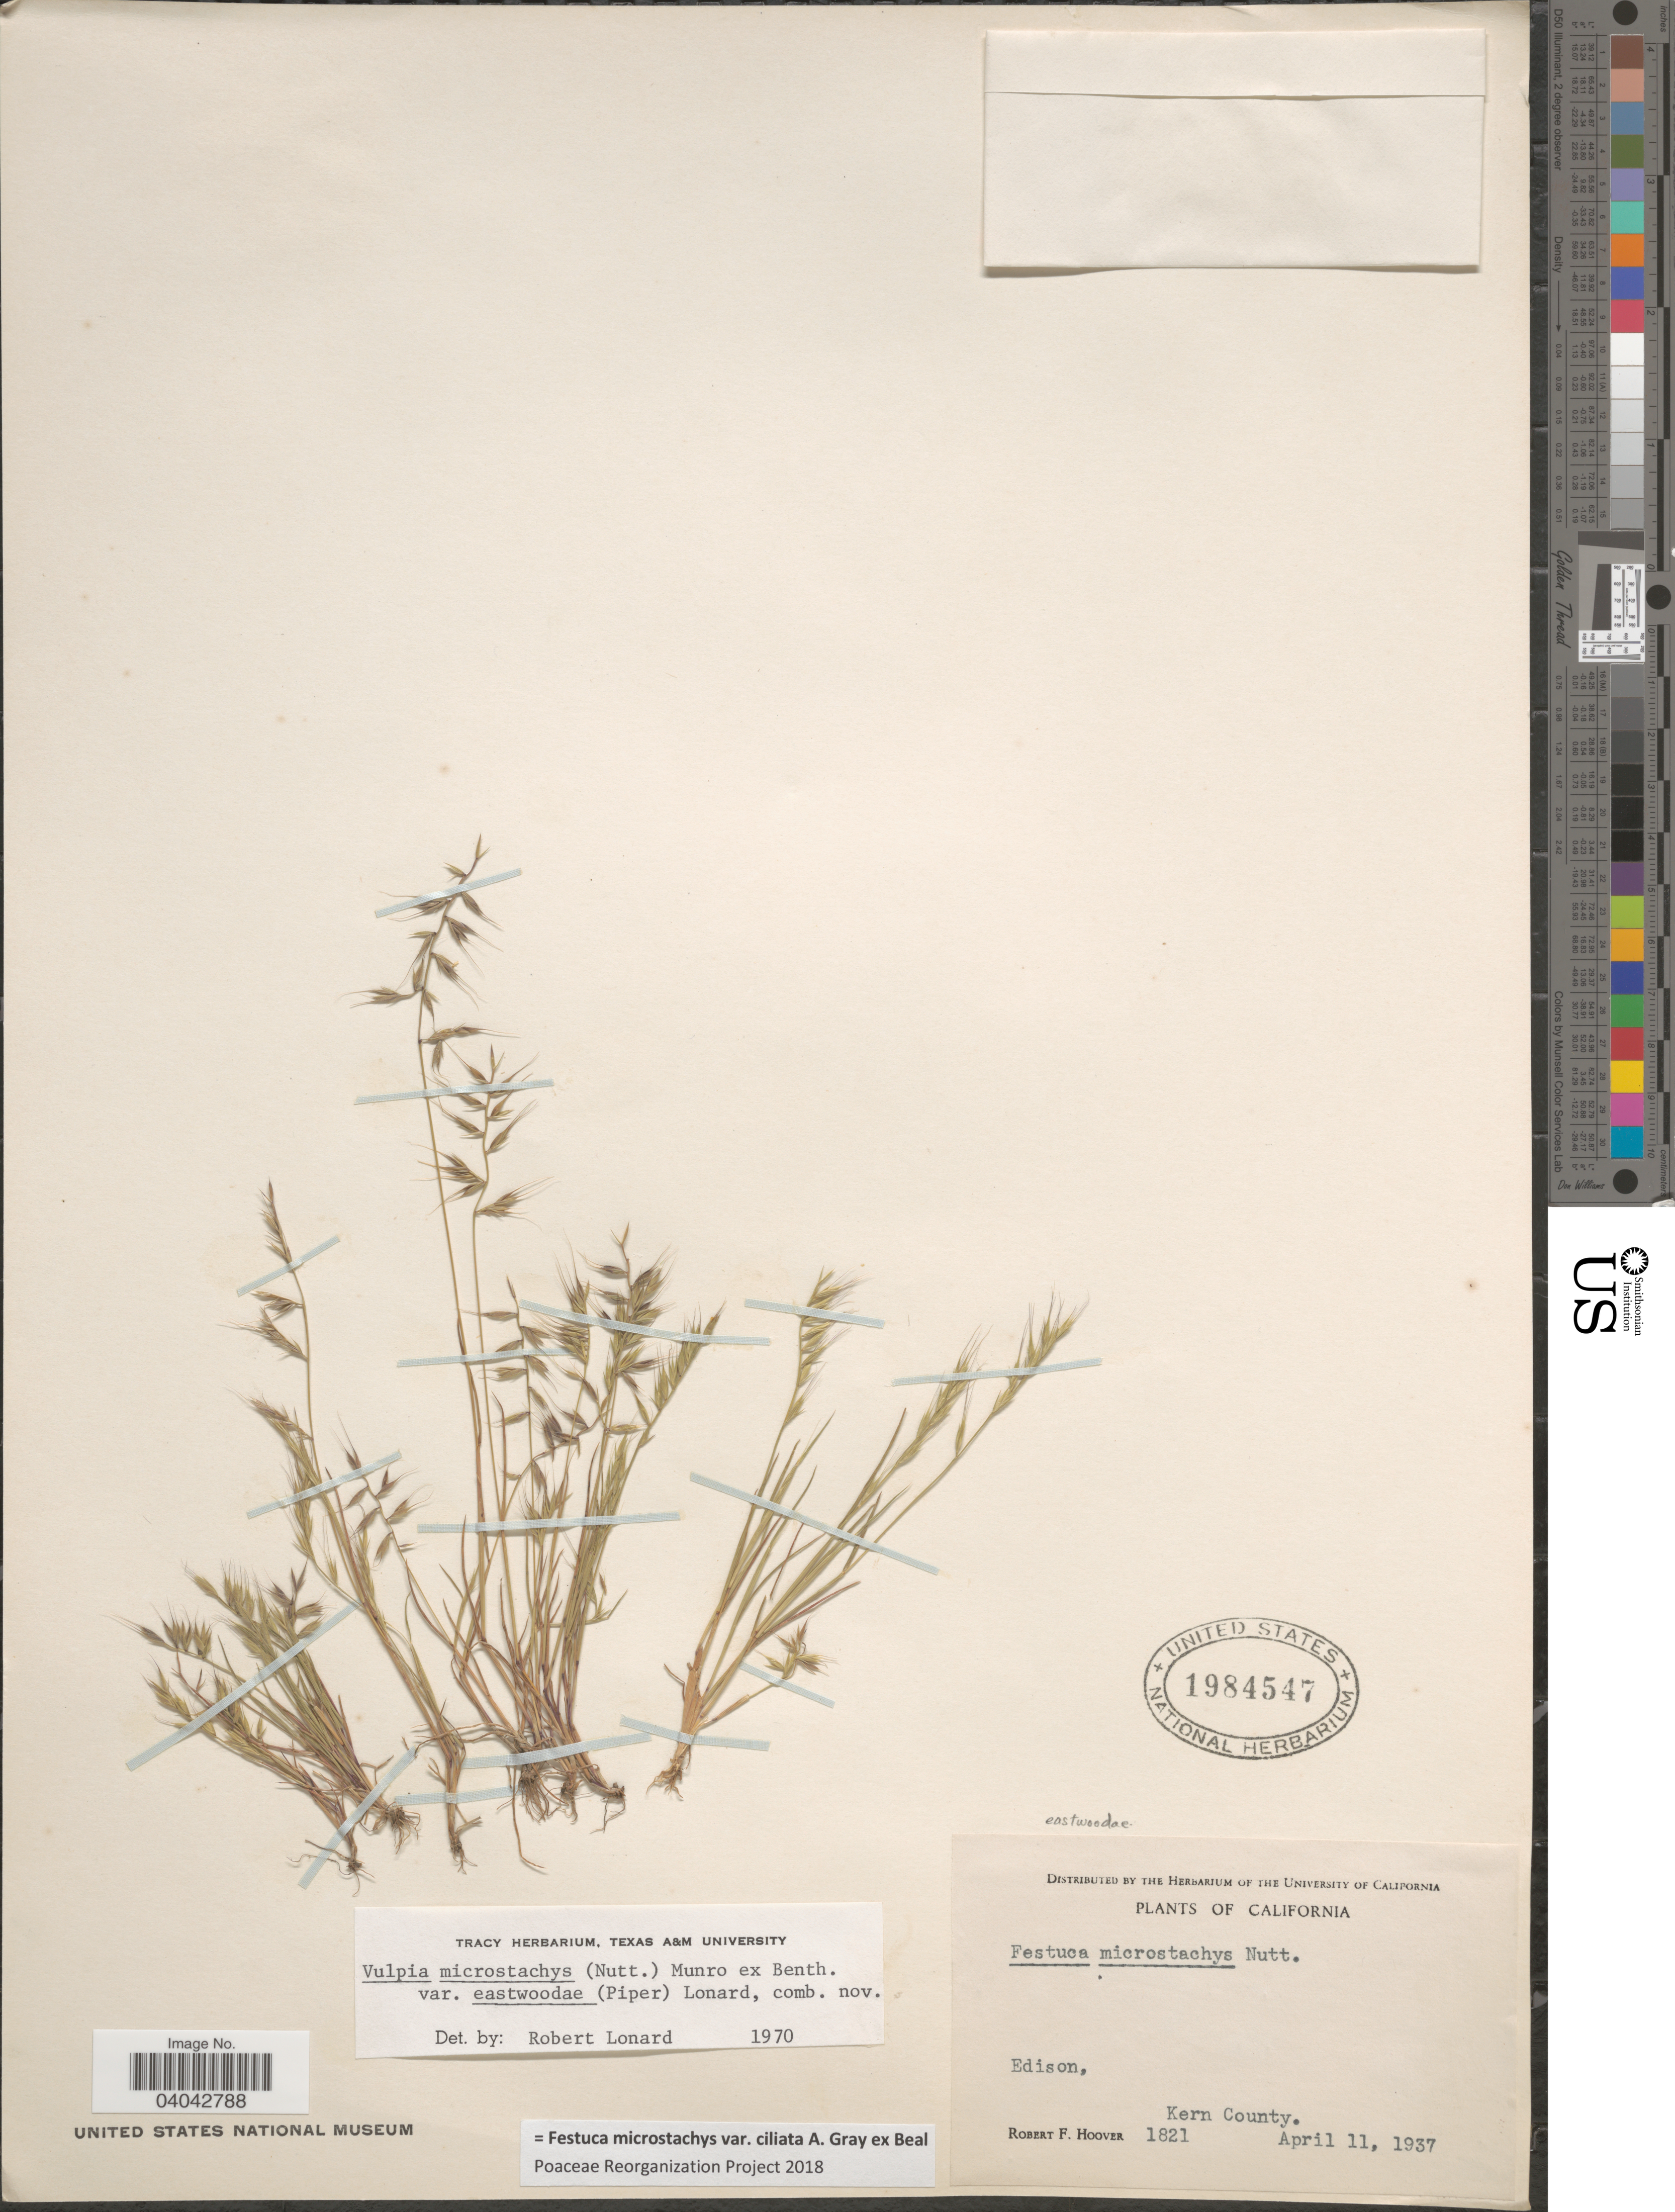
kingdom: Plantae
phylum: Tracheophyta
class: Liliopsida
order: Poales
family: Poaceae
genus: Festuca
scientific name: Festuca microstachys var. ciliata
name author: A. Gray ex W.J. Beal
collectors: R. F. Hoover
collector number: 1821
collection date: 1937-04-11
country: United States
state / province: California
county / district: Kern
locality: Edison, Kern County.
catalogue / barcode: US 1984547